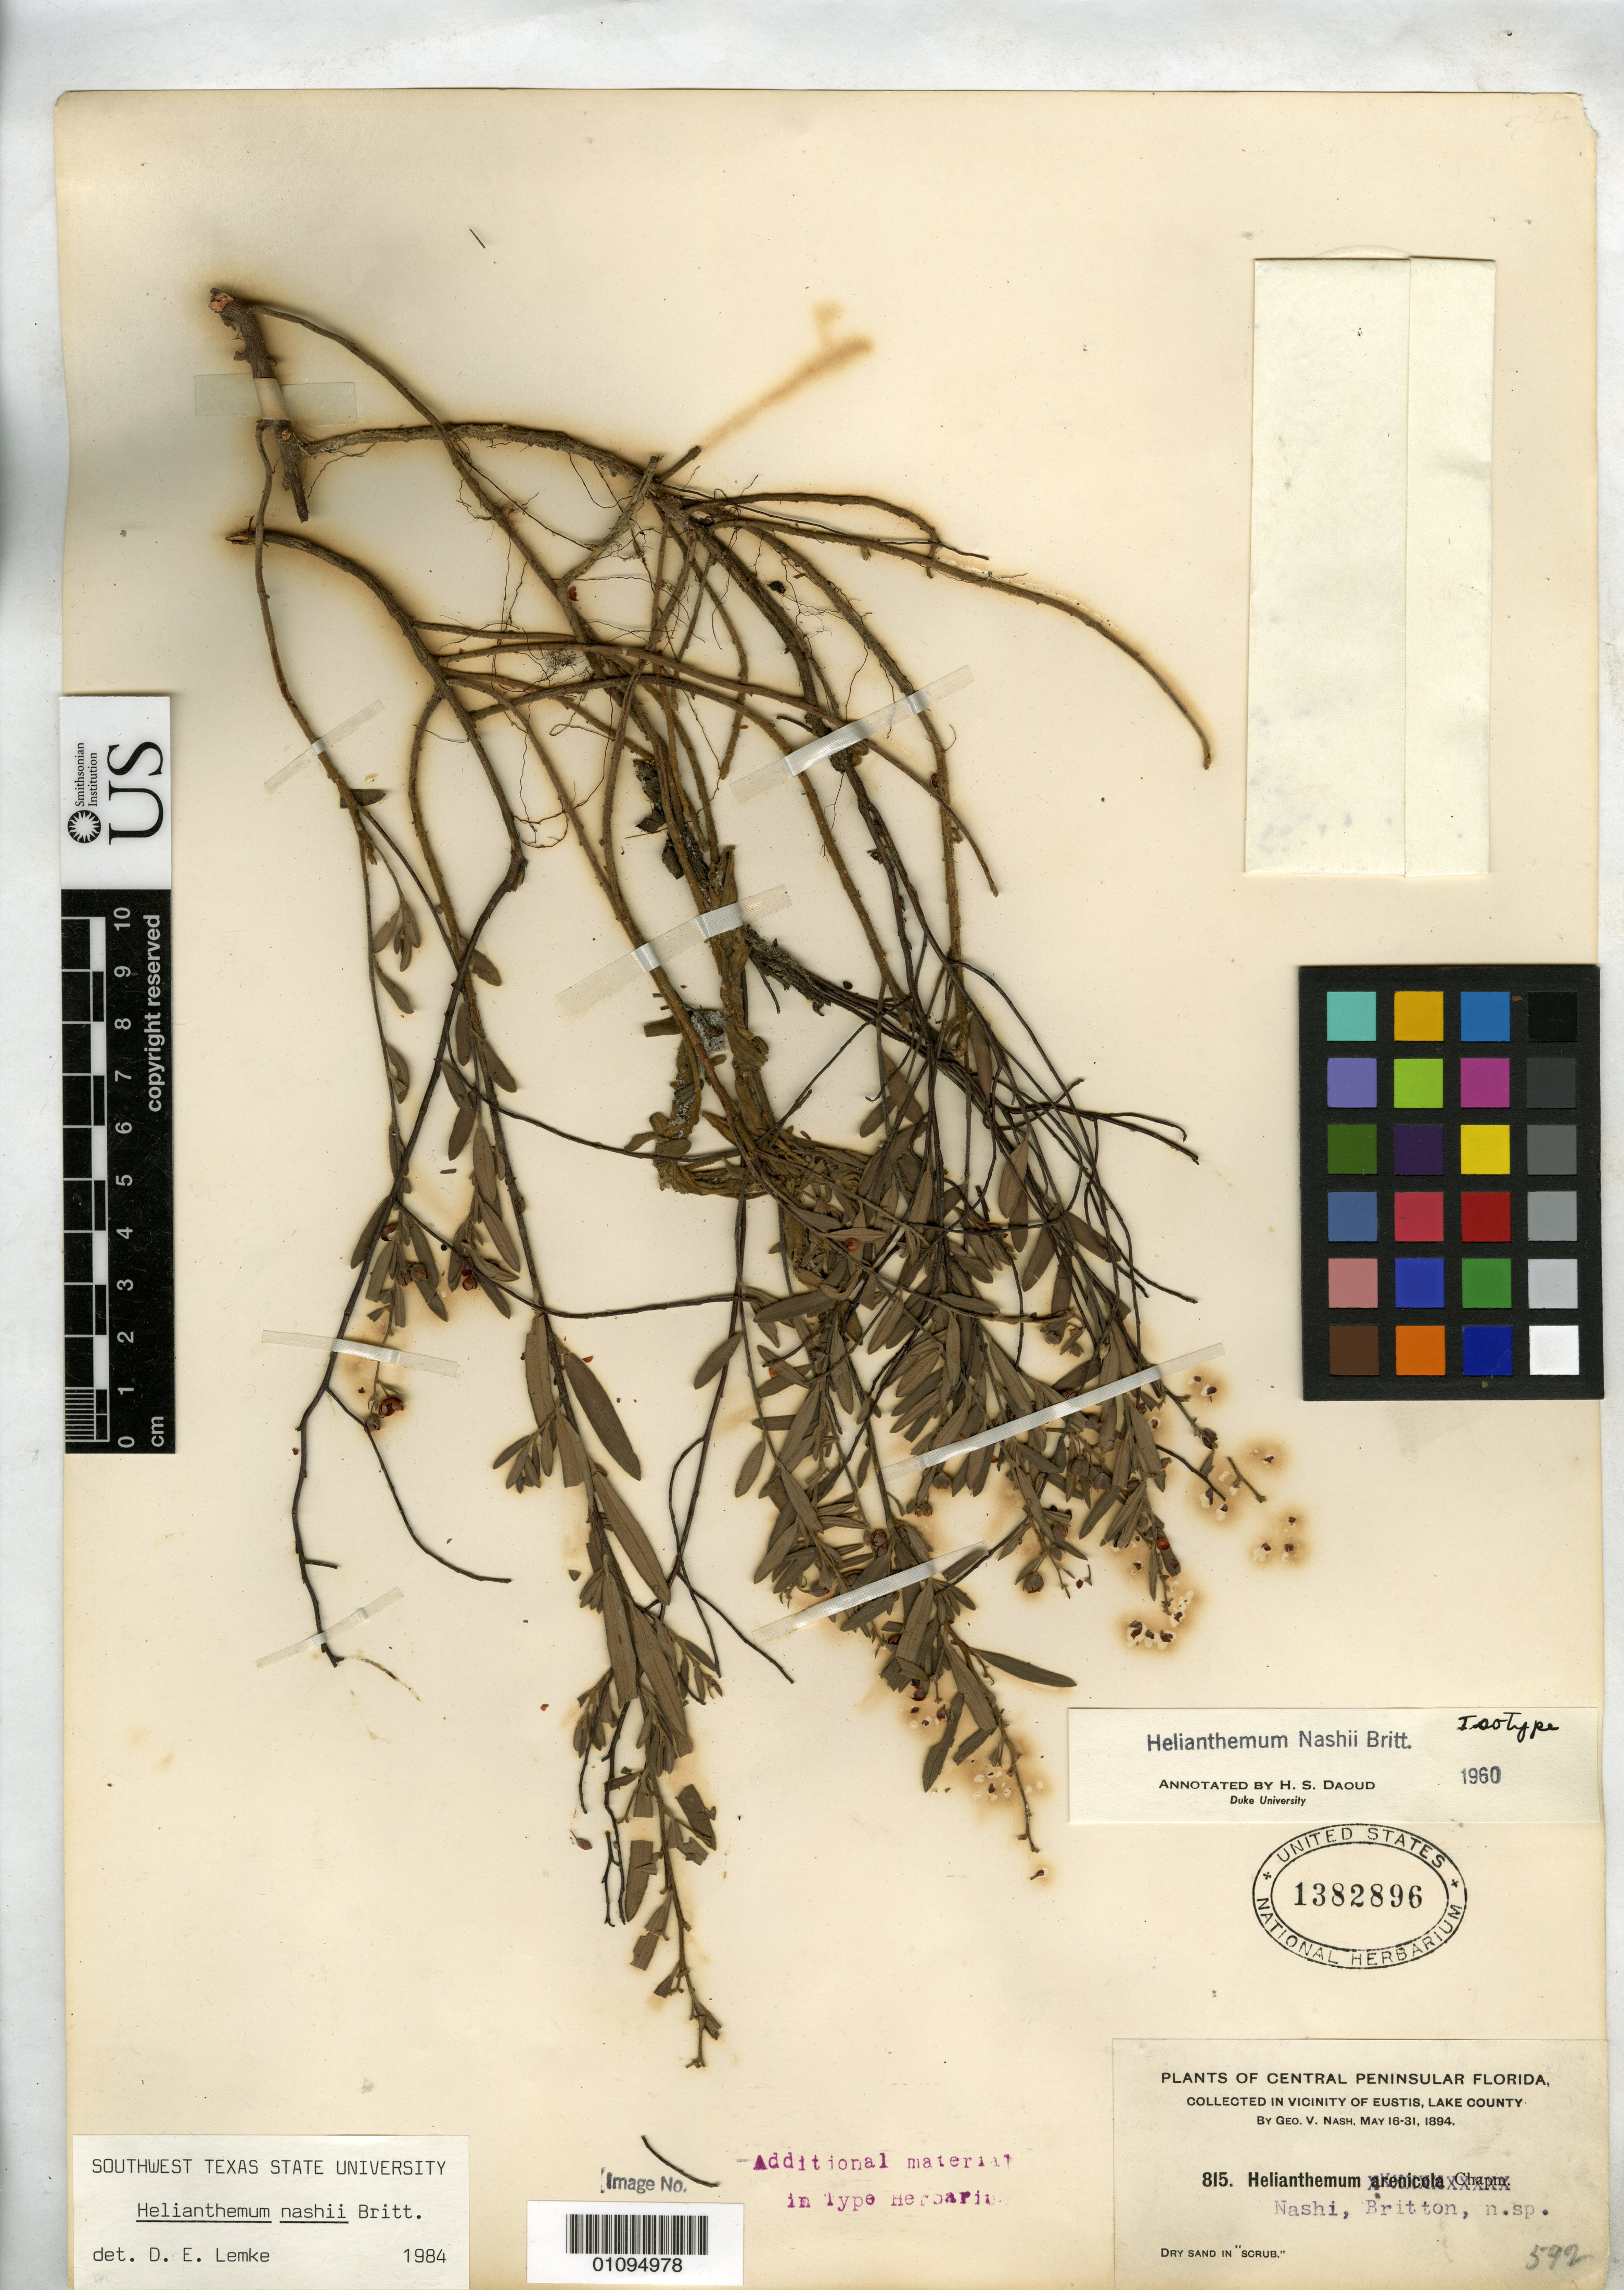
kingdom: Plantae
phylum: Tracheophyta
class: Magnoliopsida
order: Malvales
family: Cistaceae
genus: Helianthemum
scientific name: Helianthemum nashi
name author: Britton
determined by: Daoud, H. S.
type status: Isotype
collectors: G. V. Nash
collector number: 815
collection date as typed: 16 May 1894 to 31 May 1894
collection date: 1894-05-16/1894-05-31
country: United States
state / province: Florida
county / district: Lake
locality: Near Eustis.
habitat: Dry sand in 'scrub'.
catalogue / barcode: US 1382896